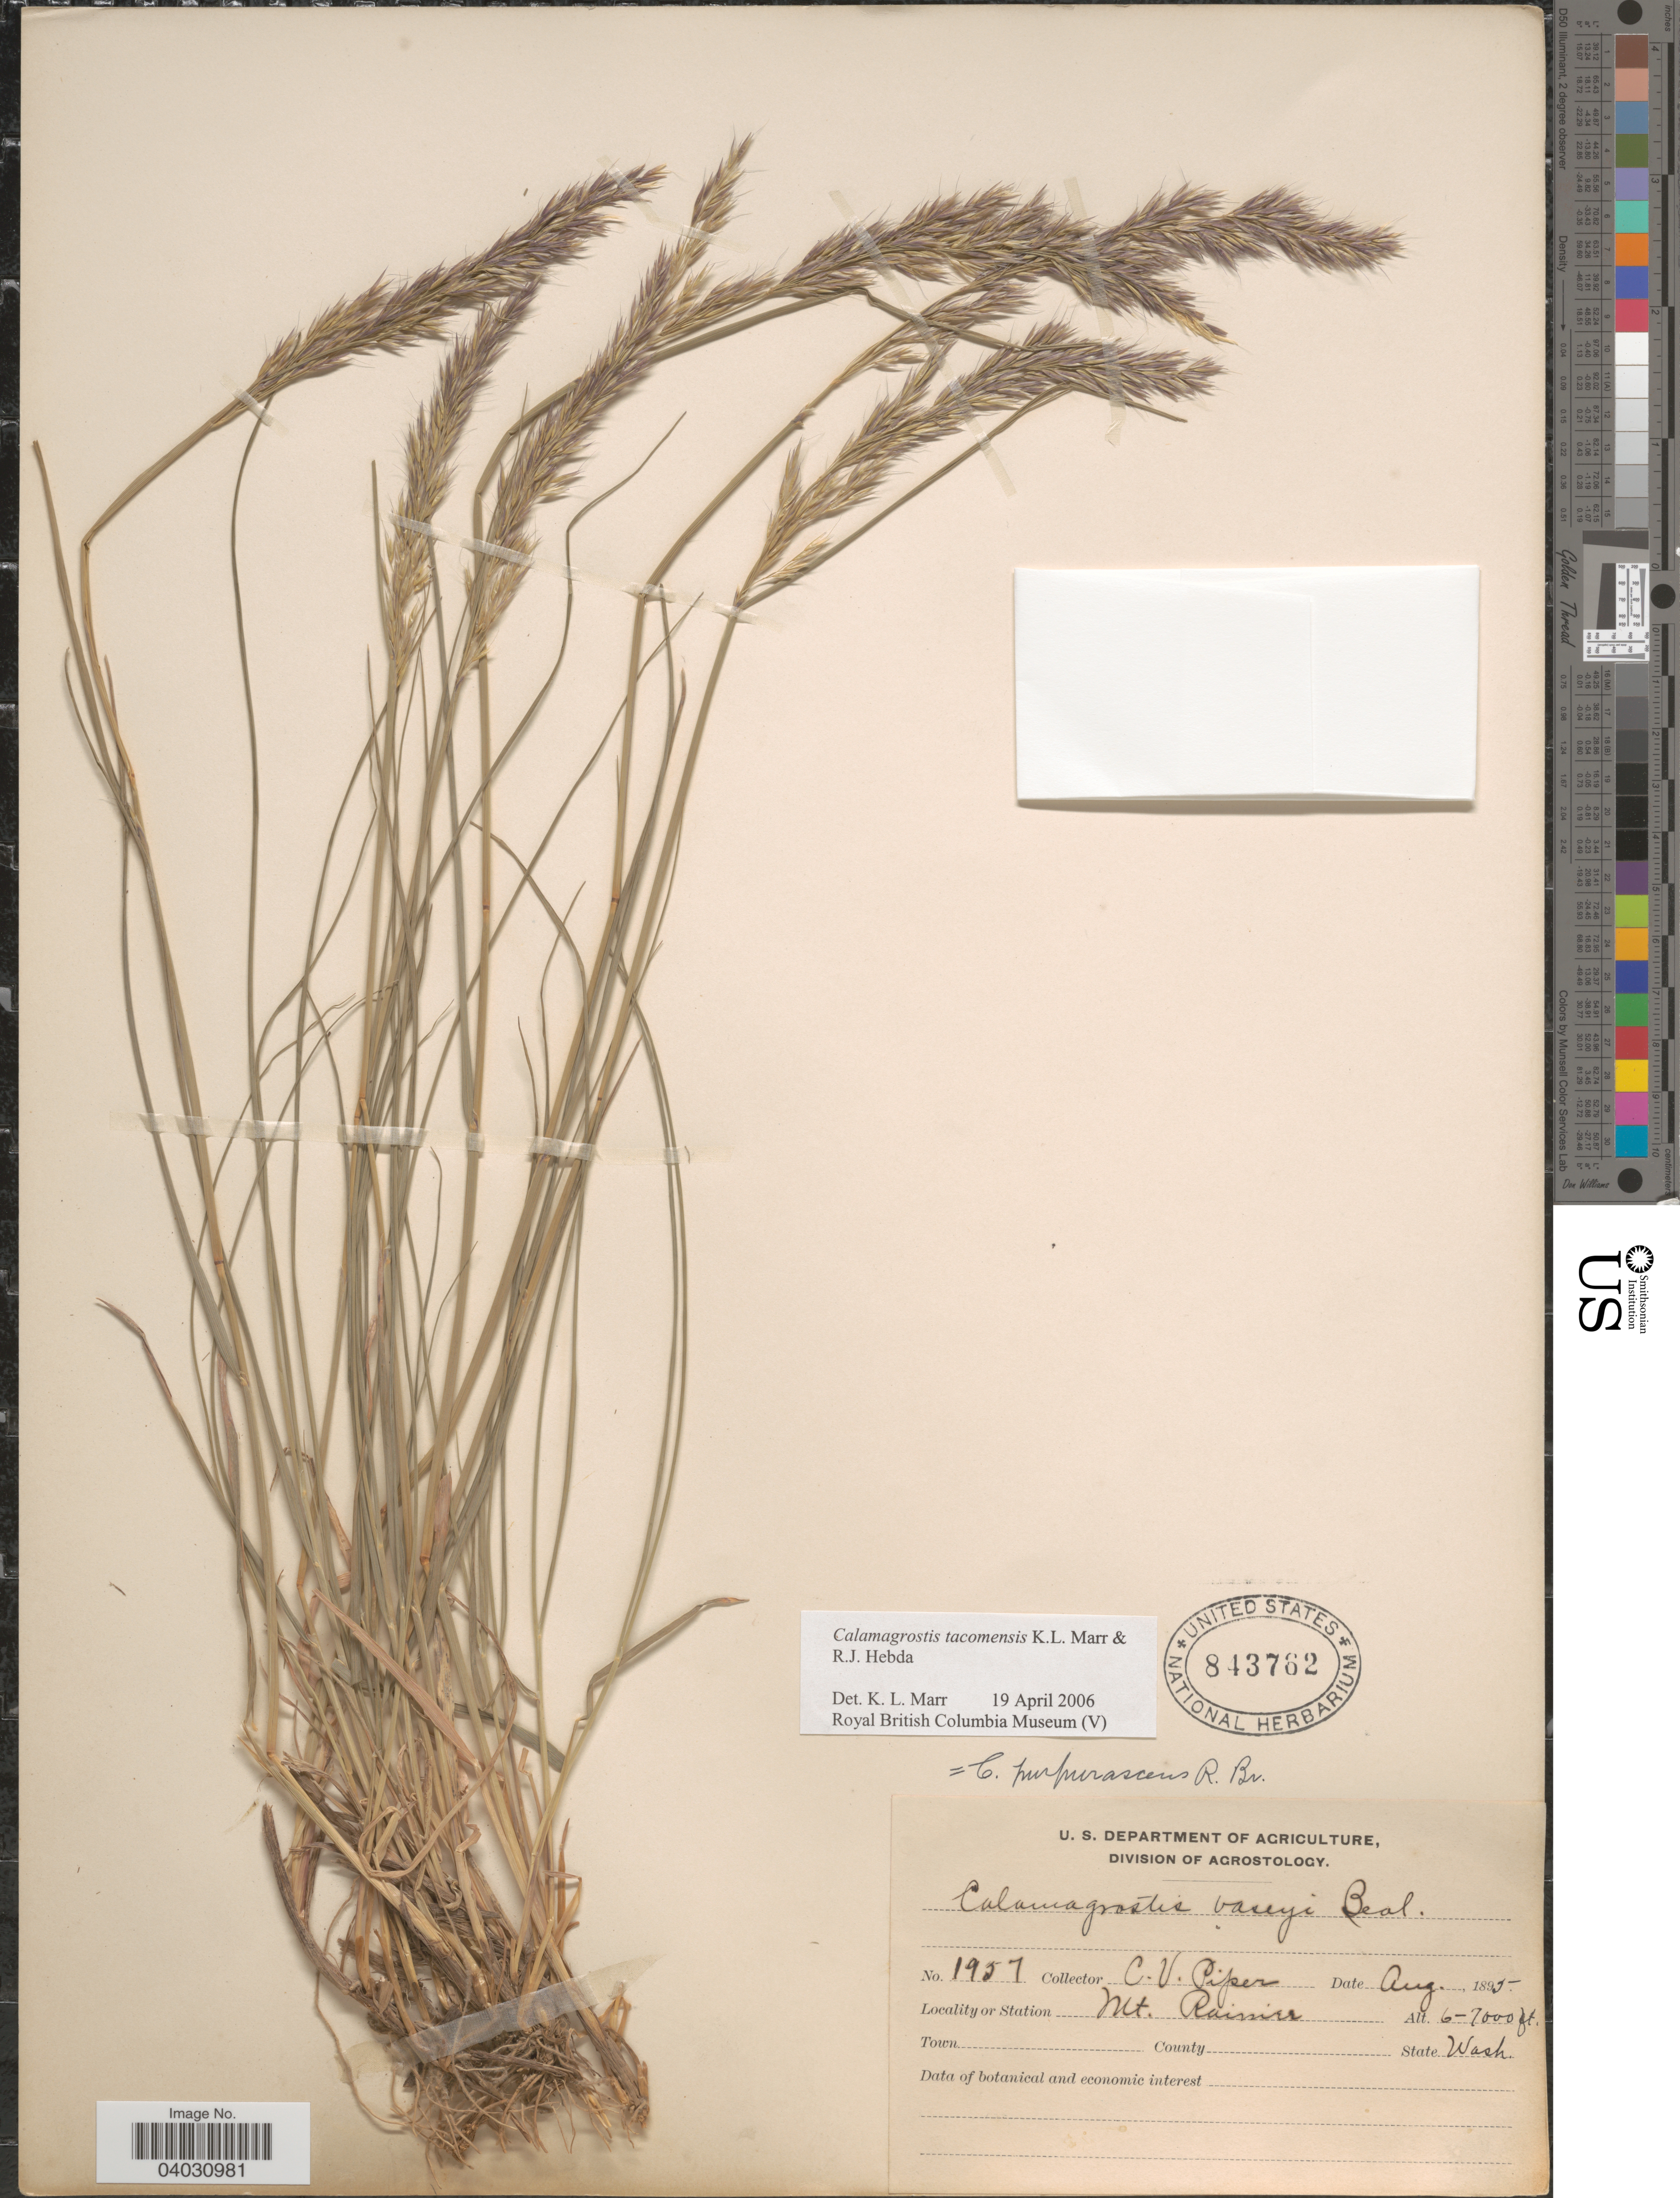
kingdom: Plantae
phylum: Tracheophyta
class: Liliopsida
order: Poales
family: Poaceae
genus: Calamagrostis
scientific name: Calamagrostis tacomensis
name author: K. Marr & Hebda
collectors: C. V. Piper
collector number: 1957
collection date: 1895-08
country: United States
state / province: Washington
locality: Station Mt. Rainier.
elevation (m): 1829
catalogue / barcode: US 843762